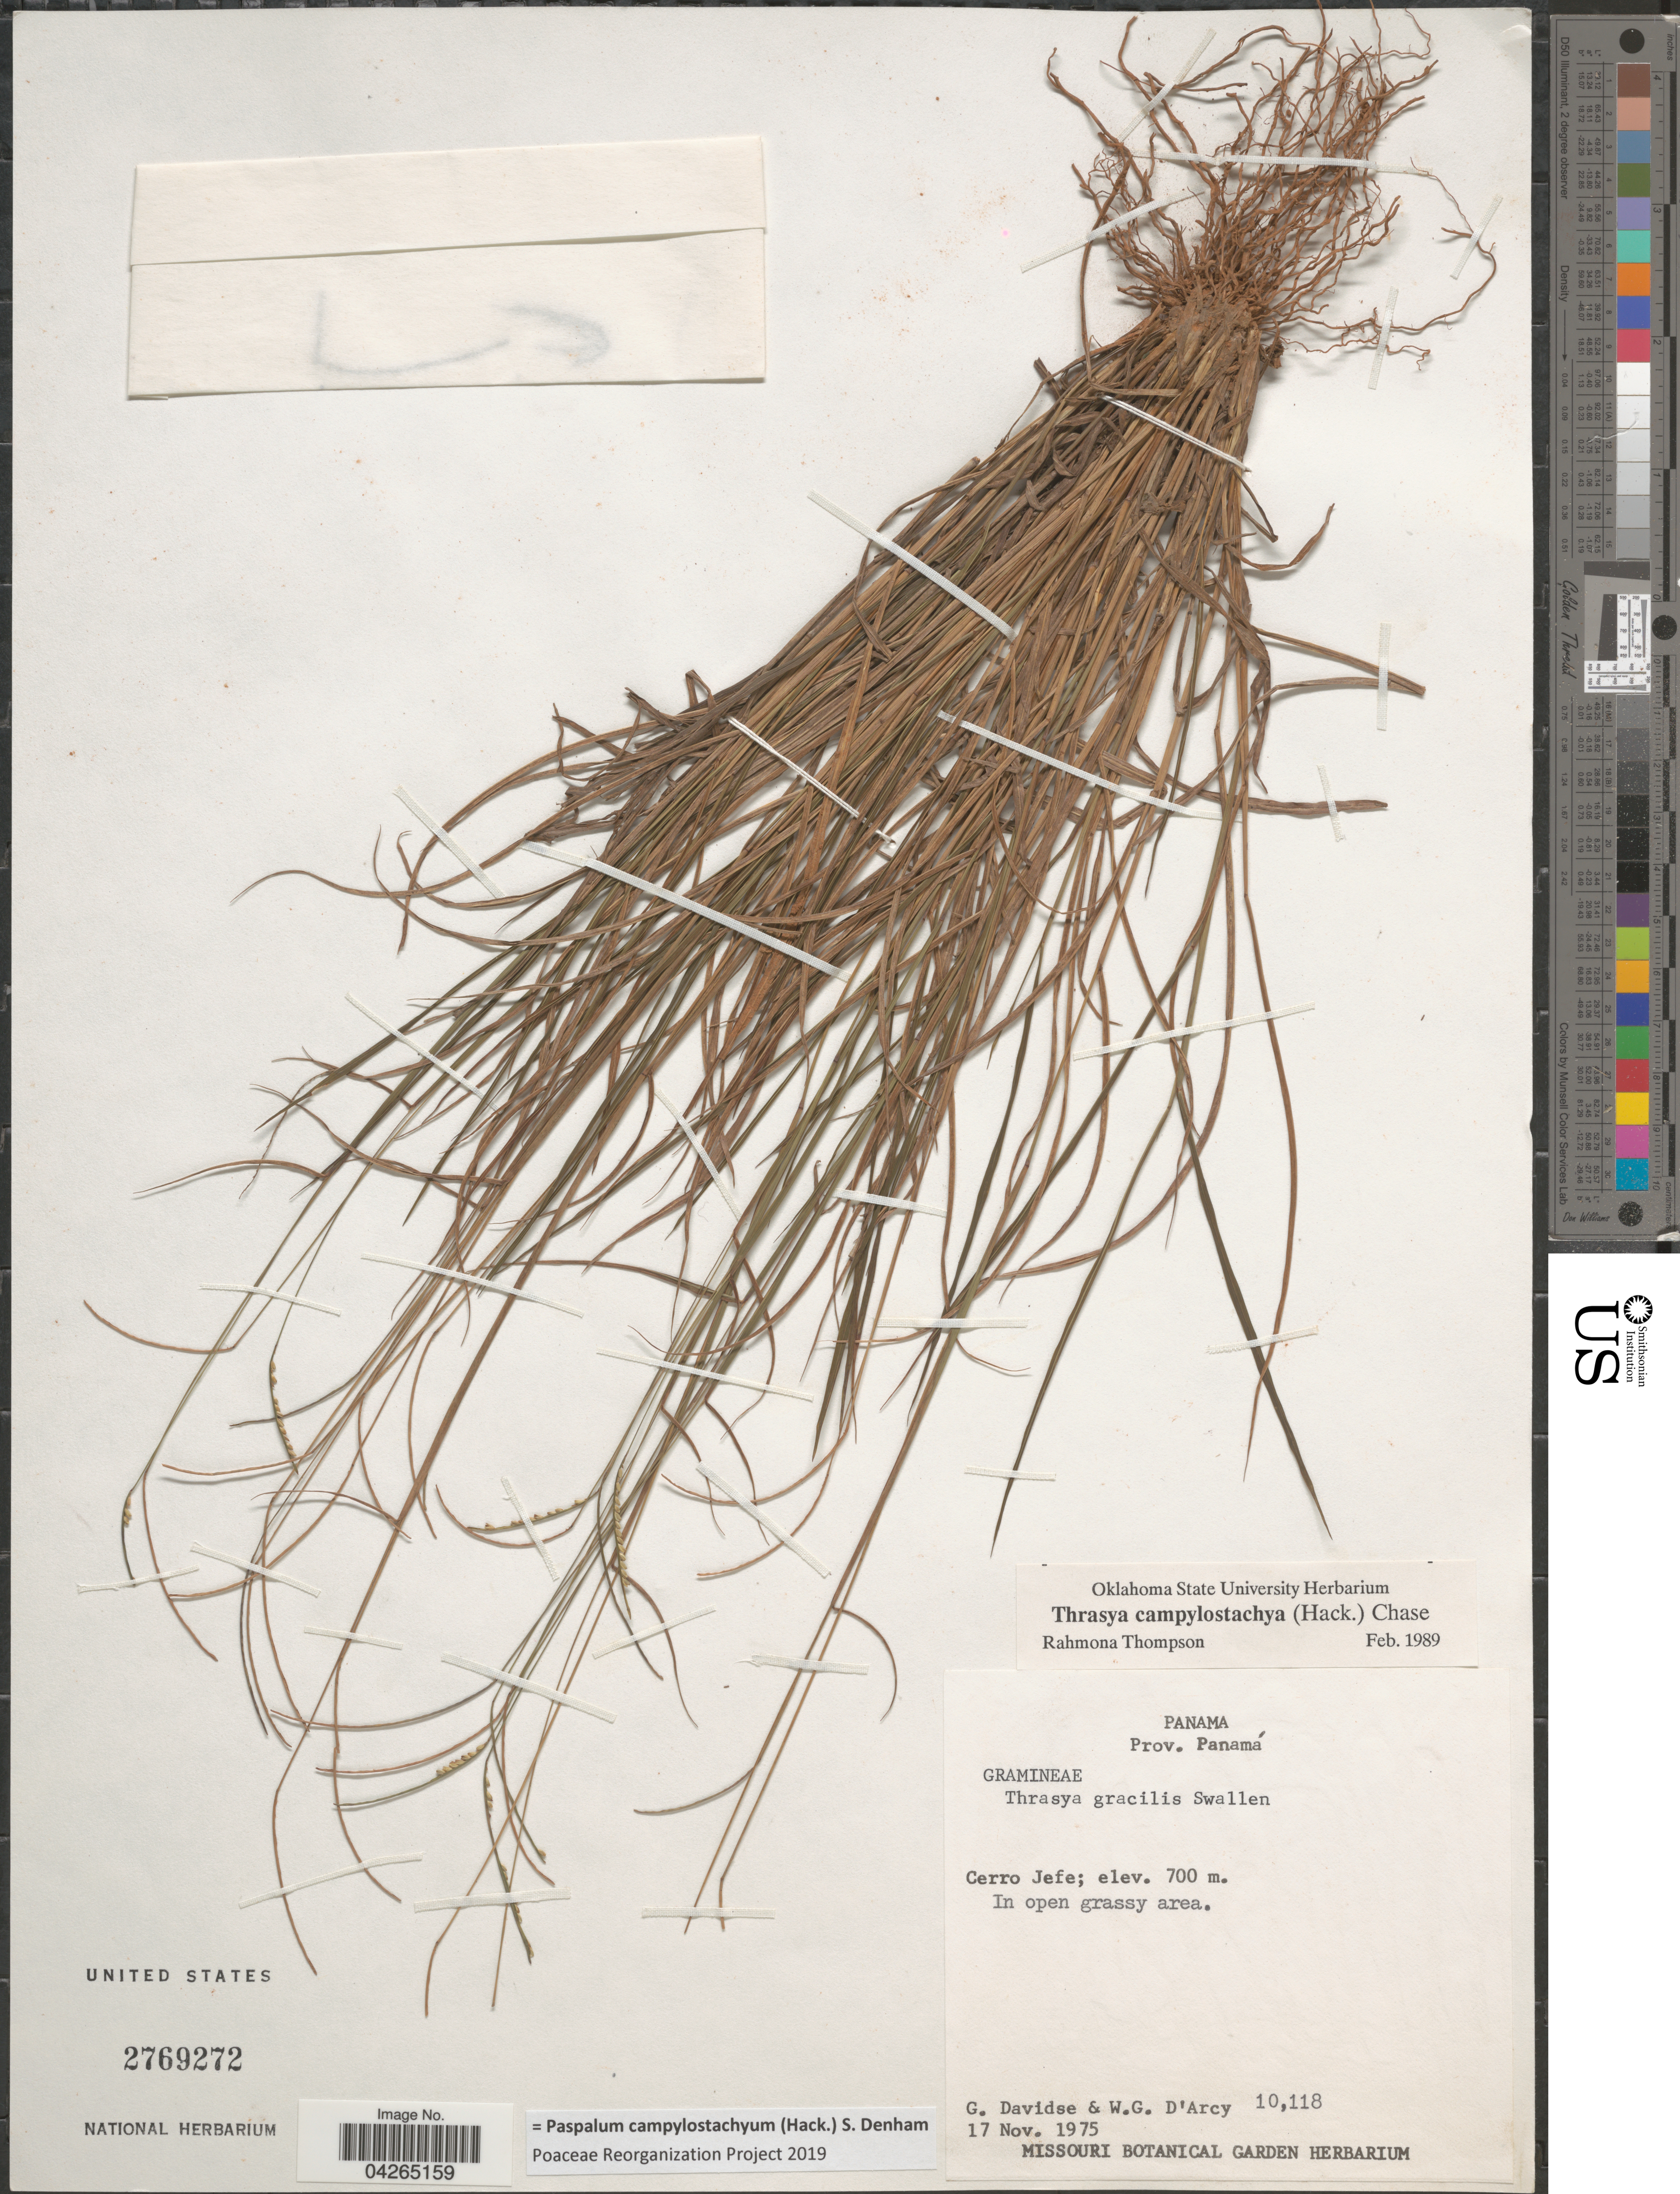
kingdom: Plantae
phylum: Tracheophyta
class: Liliopsida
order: Poales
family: Poaceae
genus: Paspalum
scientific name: Paspalum campylostachyum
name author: (Hack.) S. Denham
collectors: G. Davidse & W. G. D'Arcy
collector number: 10118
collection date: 1975-11-17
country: Panama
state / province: Panamá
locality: Cerro Jefe.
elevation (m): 700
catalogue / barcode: US 2769272